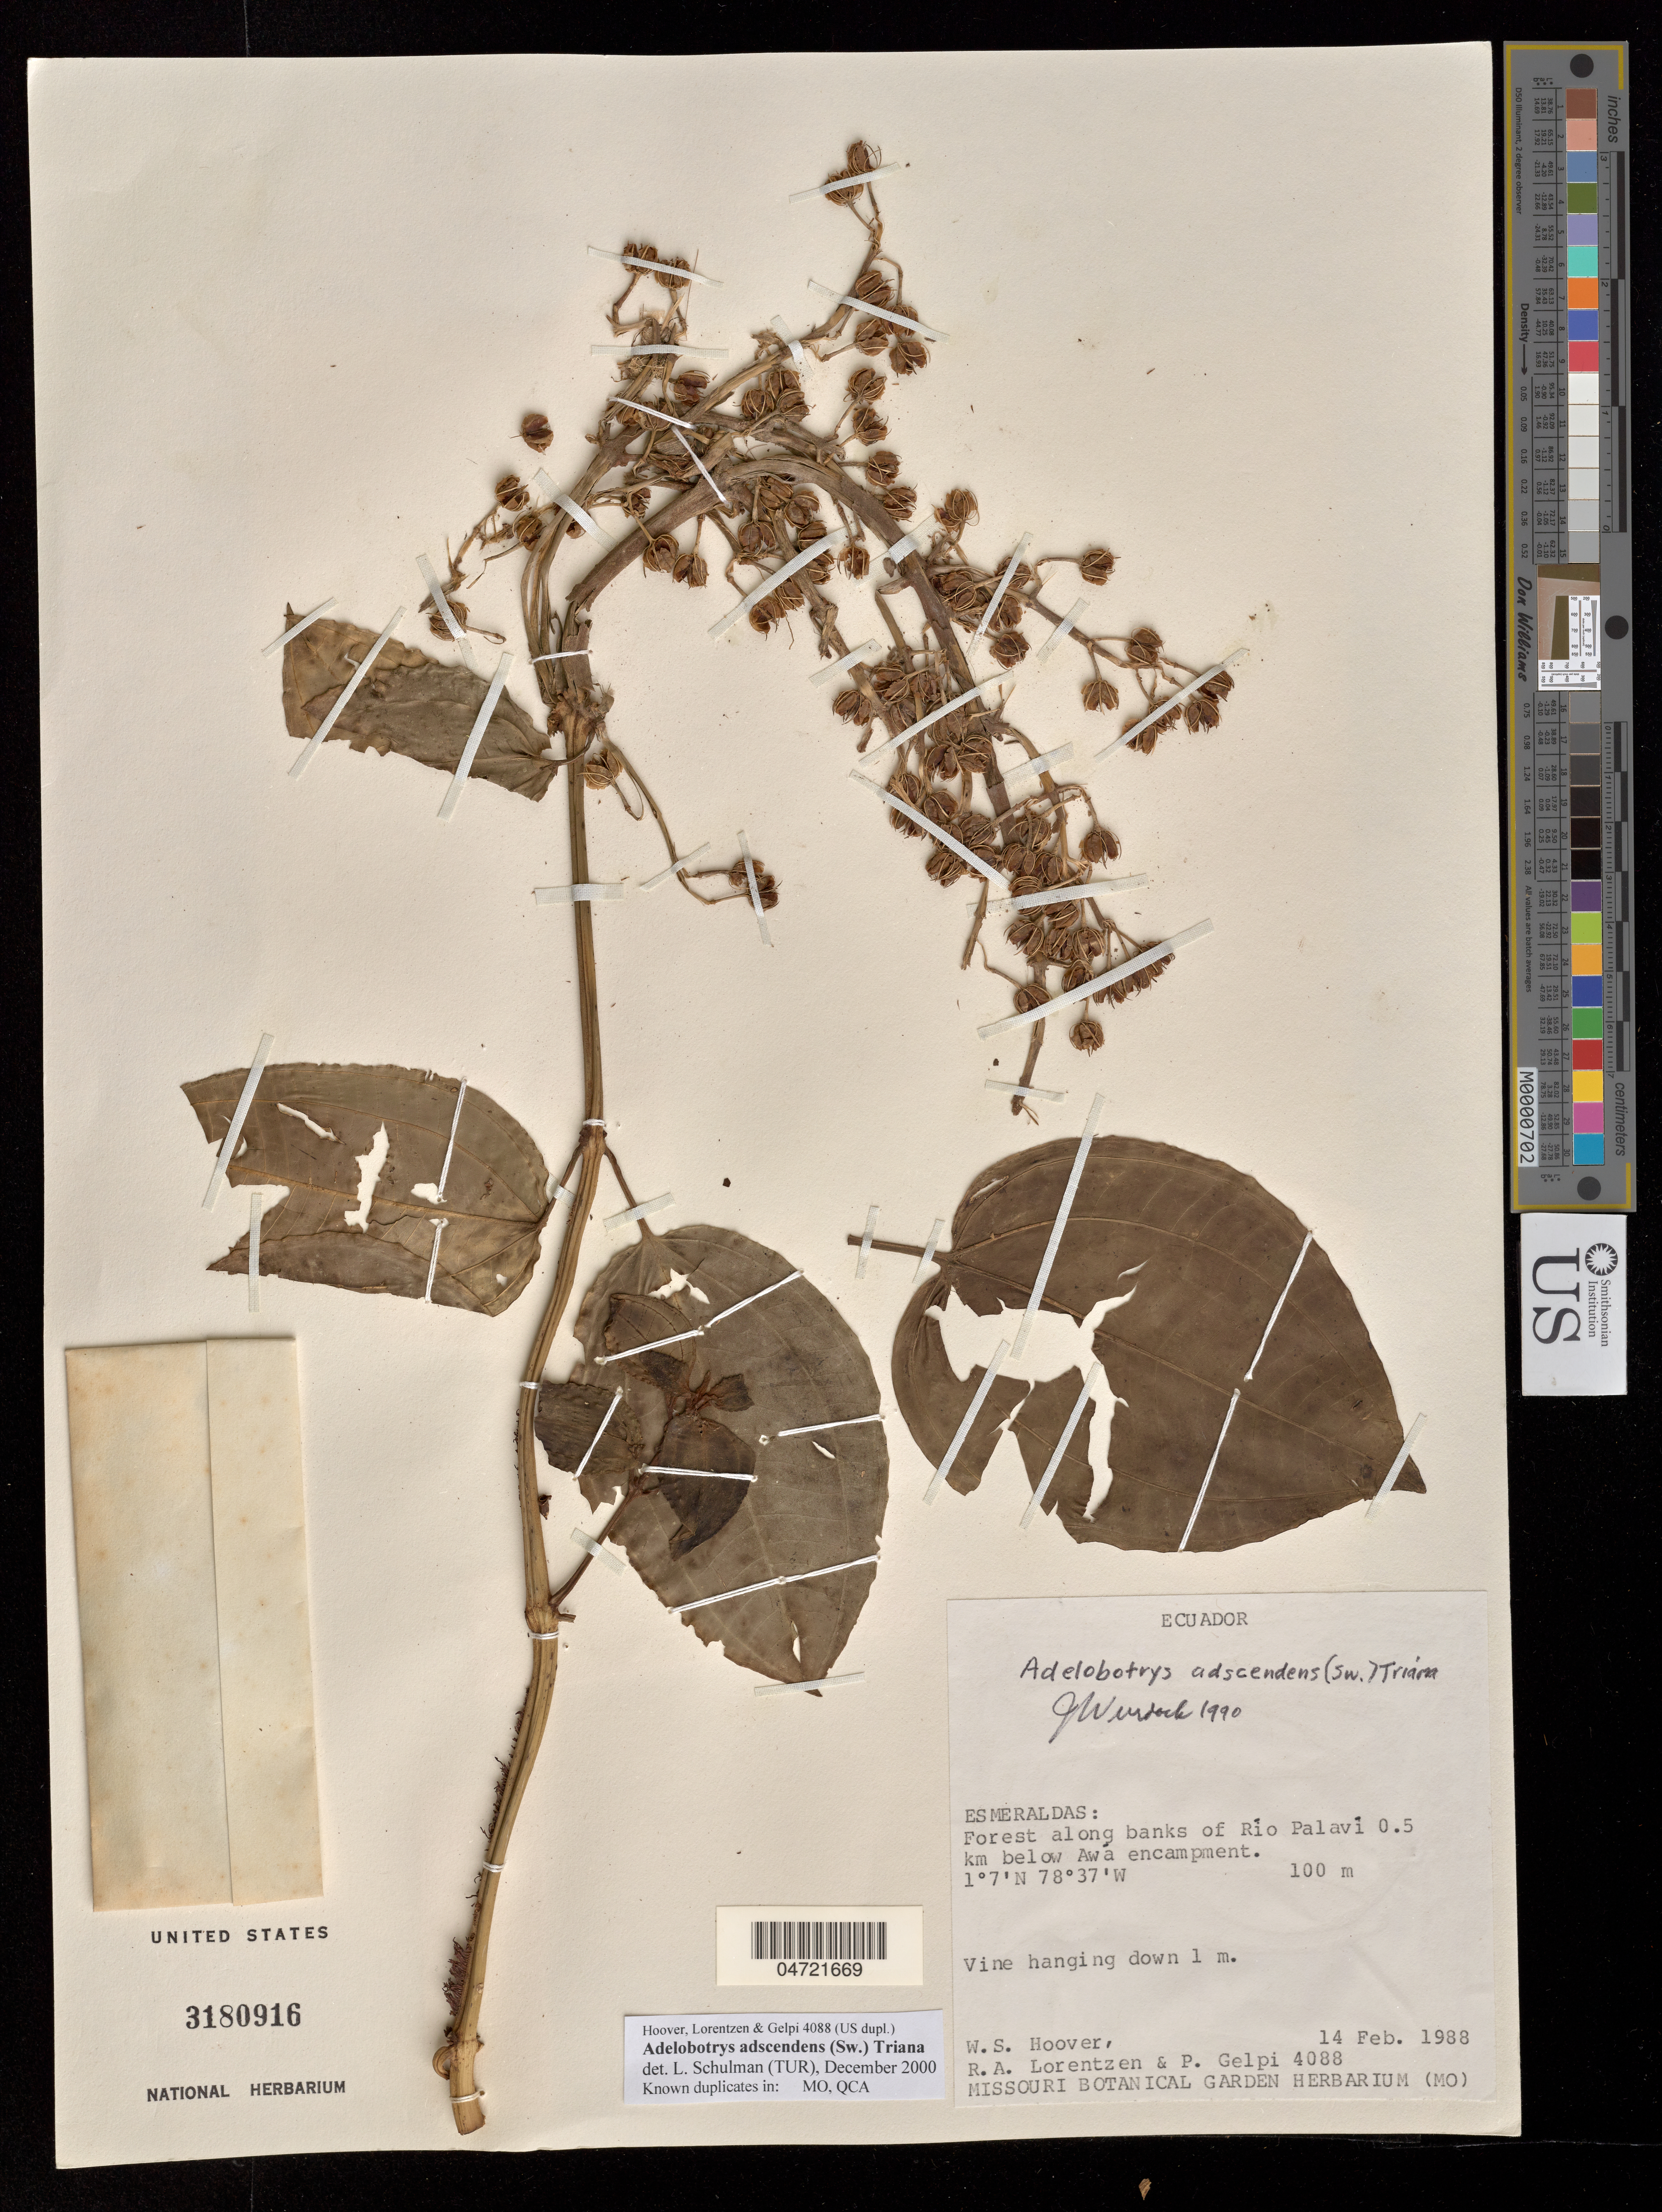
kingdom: Plantae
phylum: Tracheophyta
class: Magnoliopsida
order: Myrtales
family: Melastomataceae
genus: Adelobotrys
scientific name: Adelobotrys adscendens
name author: (Sw.) Triana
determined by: Schulman, Leif, (TUR), University of Turku (FINLAND)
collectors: W. S. Hoover, R. Lorentzen & P. Gelpi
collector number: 4088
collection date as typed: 14 Feb 1988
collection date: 1988-02-14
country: Ecuador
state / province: Esmeraldas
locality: Rio Palavi 0.5 km below Awa encampment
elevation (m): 100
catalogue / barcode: US 3180916